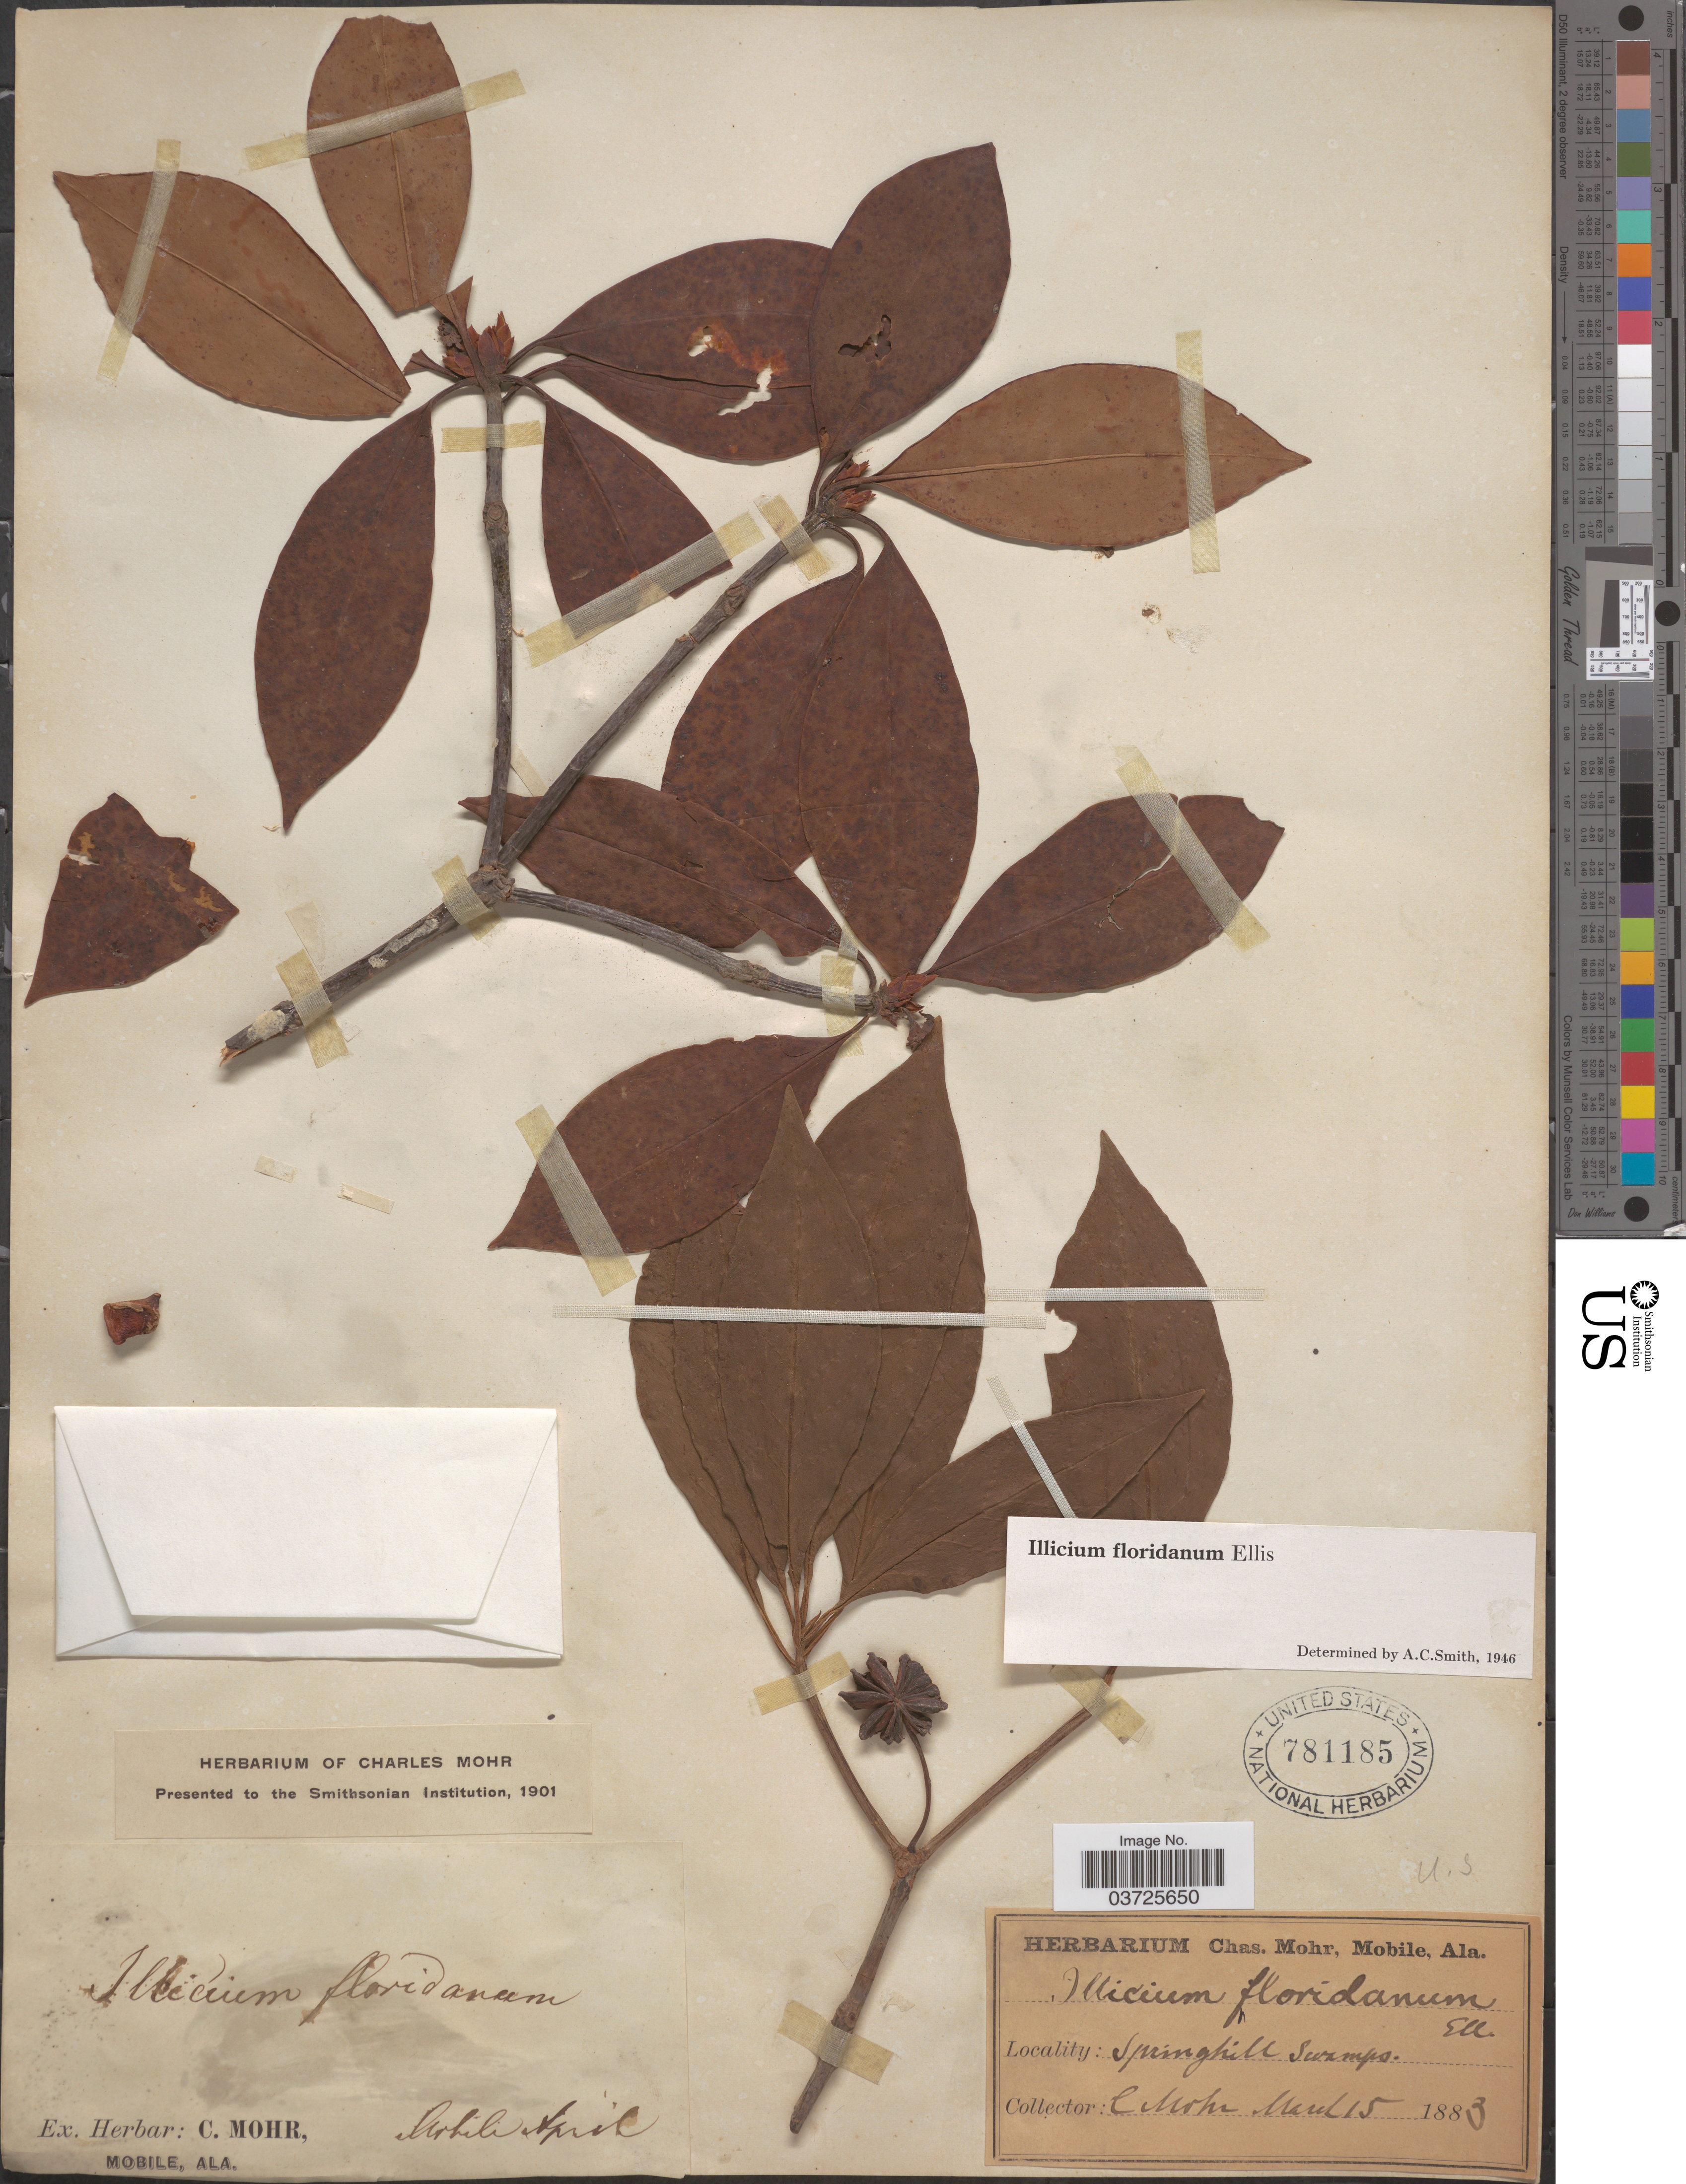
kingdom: Plantae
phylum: Tracheophyta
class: Magnoliopsida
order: Austrobaileyales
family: Schisandraceae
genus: Illicium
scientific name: Illicium floridanum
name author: J. Ellis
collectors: Mohr, C. T. (herbarium)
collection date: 1883-03-15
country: United States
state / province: Alabama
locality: Springhill Swamps. Mobile.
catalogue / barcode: US 781185